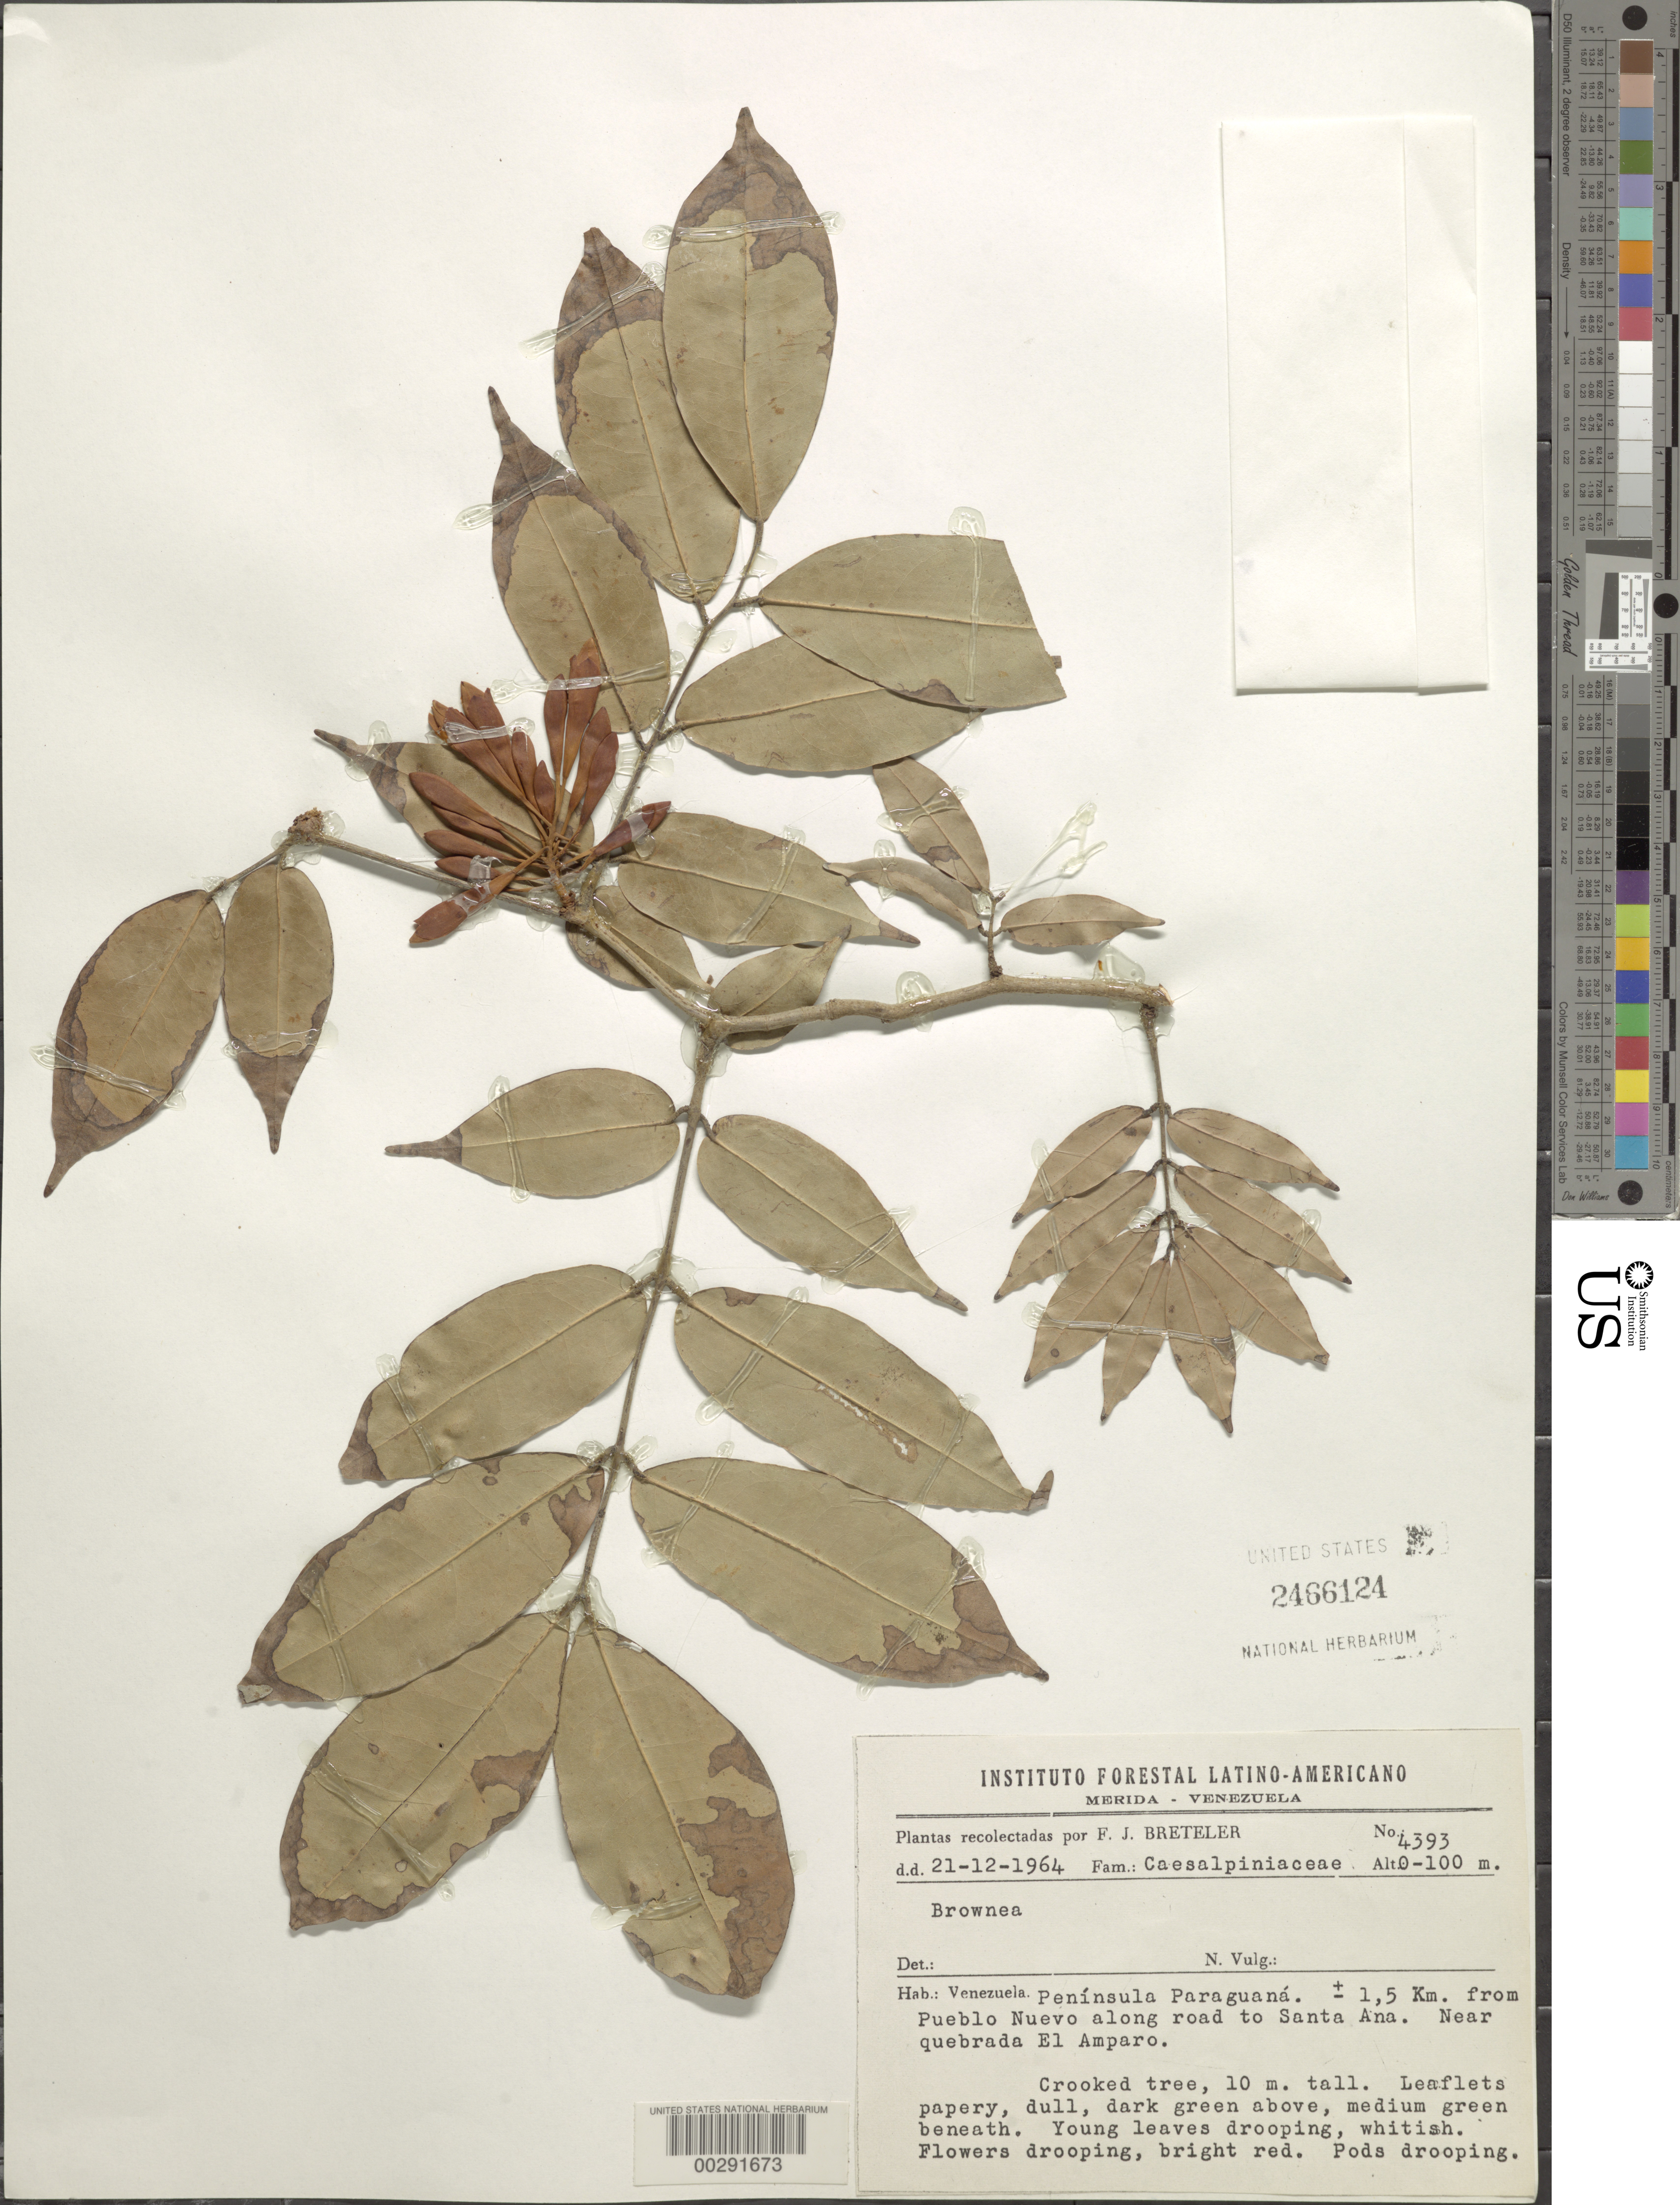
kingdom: Plantae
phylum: Tracheophyta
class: Magnoliopsida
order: Fabales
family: Fabaceae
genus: Brownea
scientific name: Brownea coccinea subsp. coccinea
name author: Jacq.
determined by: Santos-Silva, J.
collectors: F. J. Breteler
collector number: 4393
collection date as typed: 21 Dec 1964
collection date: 1964-12-21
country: Venezuela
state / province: Falcón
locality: Peninsula paraguana; +/-1.5 km from pueblo nuevo along road to santa ana, near quebrada el amparo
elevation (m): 0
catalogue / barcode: US 2466124